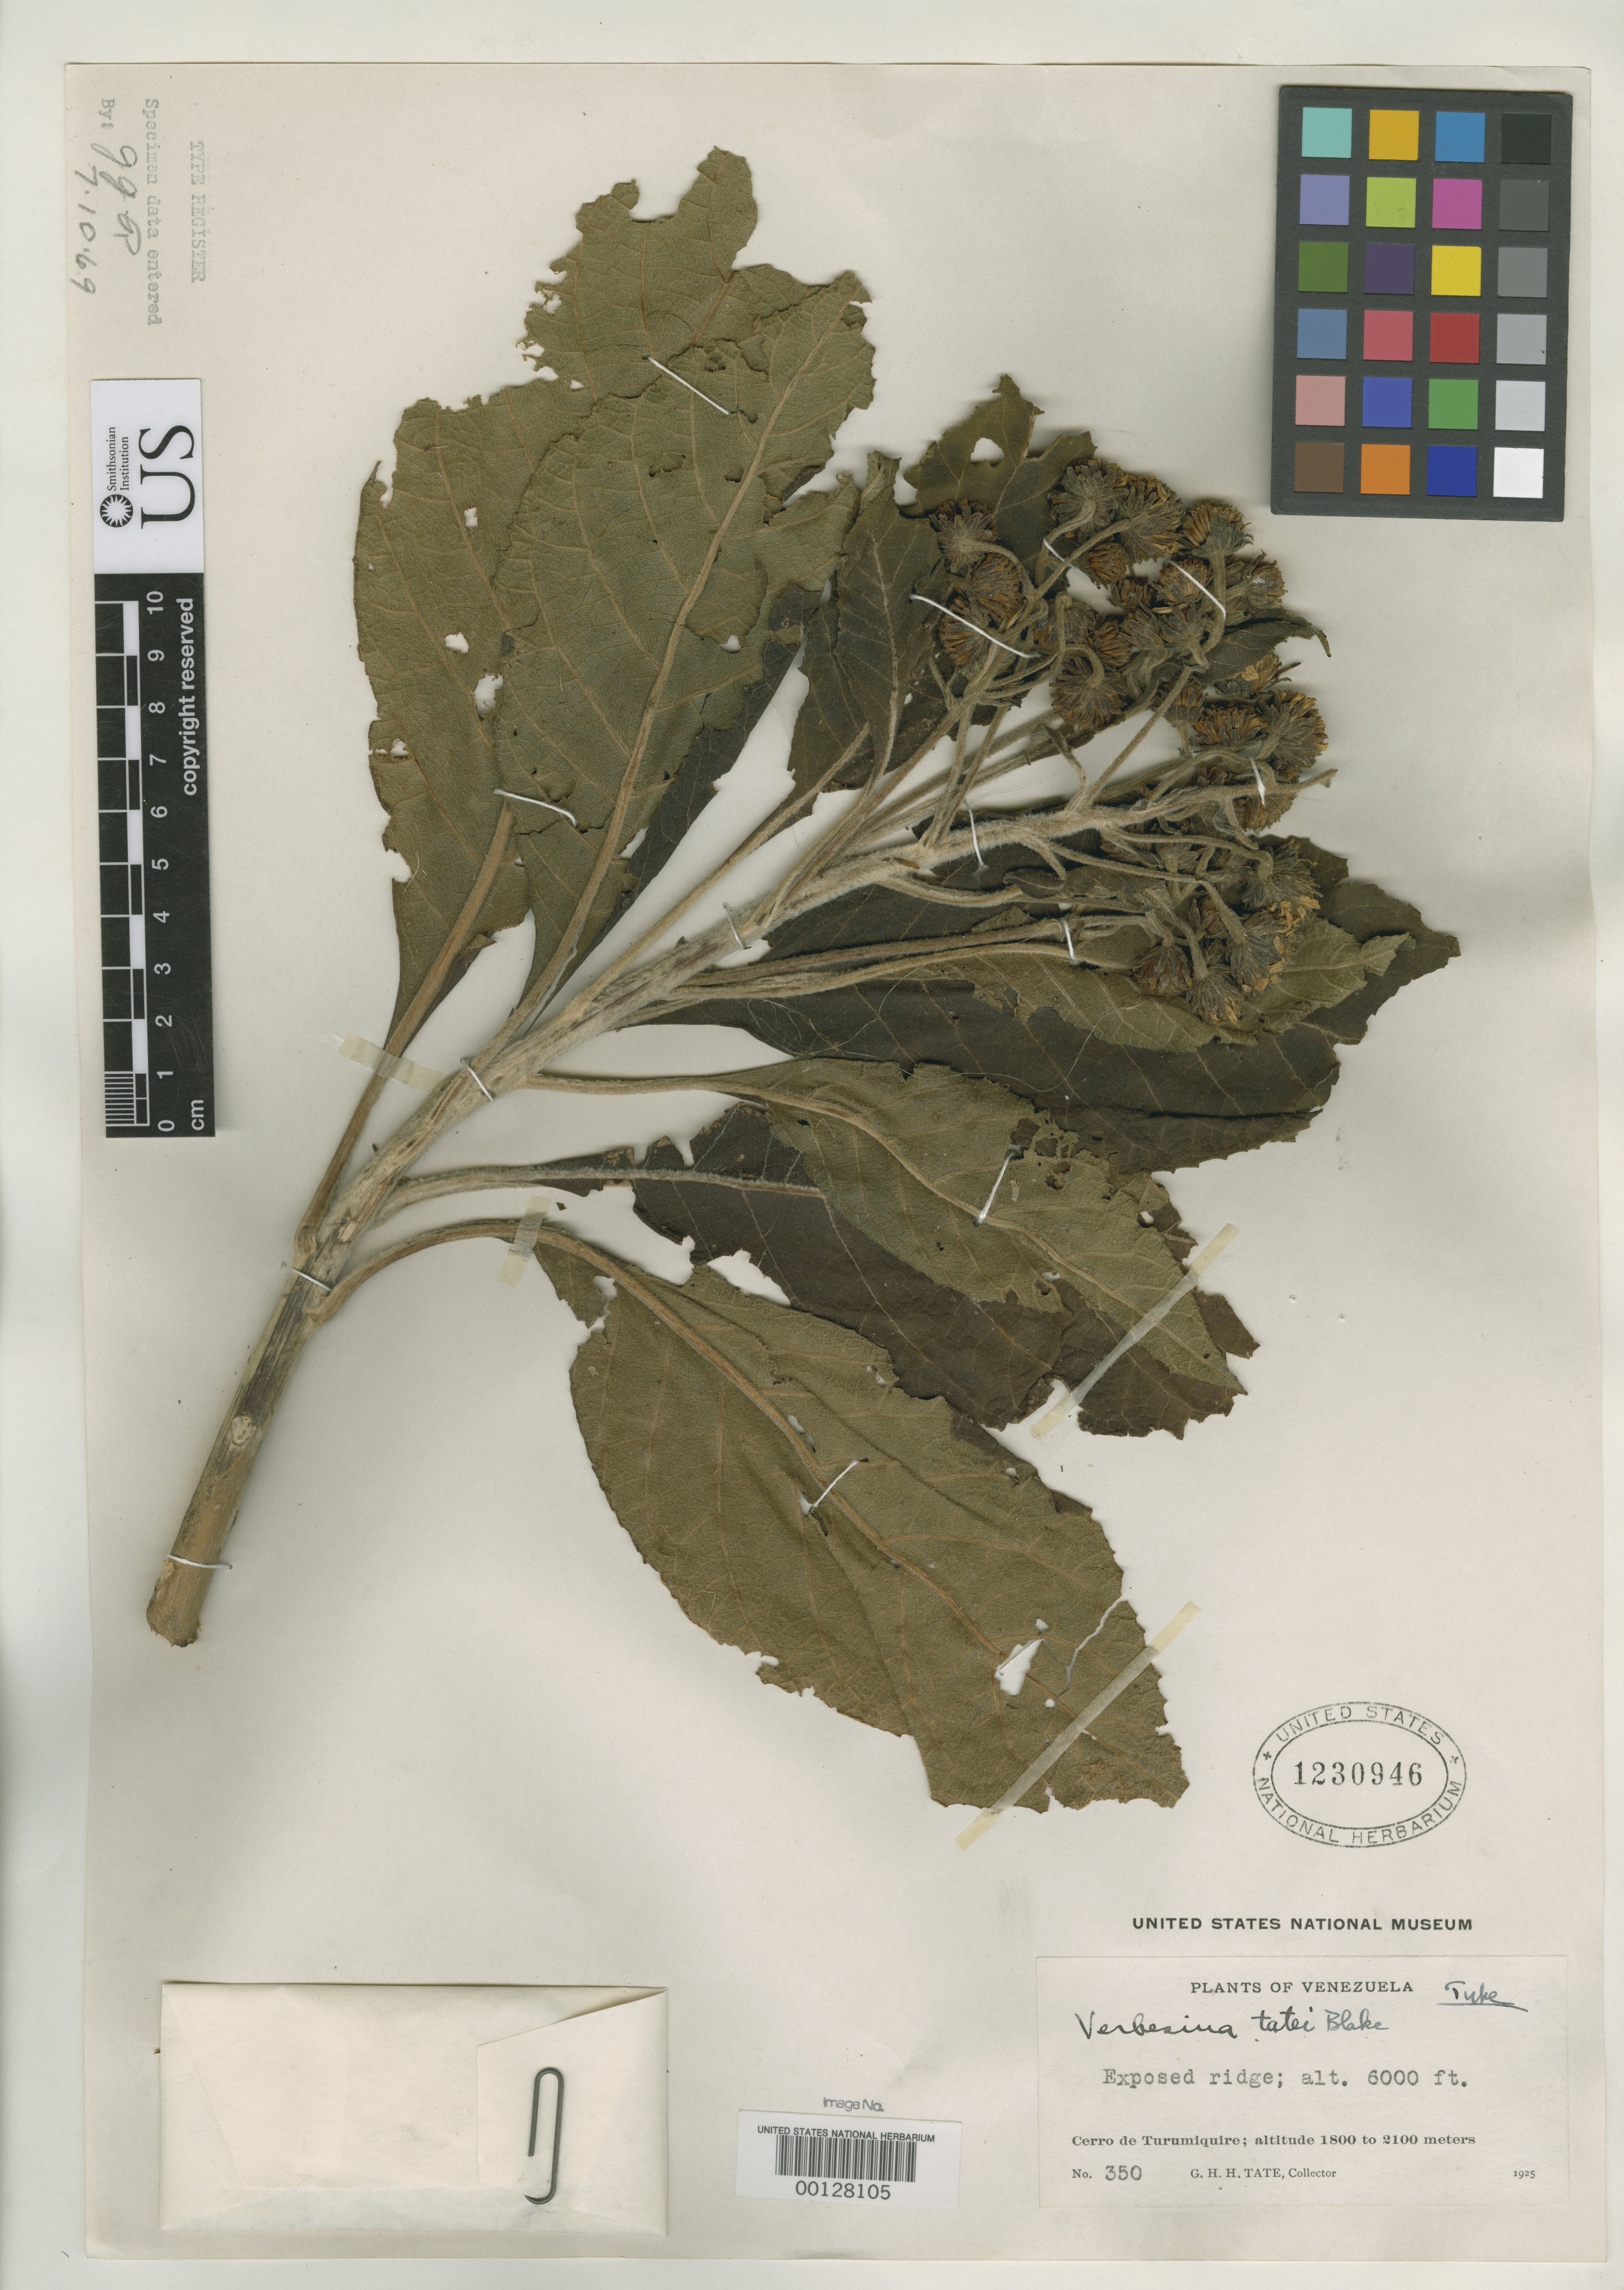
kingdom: Plantae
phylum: Tracheophyta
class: Magnoliopsida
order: Asterales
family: Asteraceae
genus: Verbesina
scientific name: Verbesina tatei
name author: S.F. Blake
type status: Holotype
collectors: G. H. H.Tate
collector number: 350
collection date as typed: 1925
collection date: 1925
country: Venezuela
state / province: Sucre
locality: Cerro de Turumiquire.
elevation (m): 1830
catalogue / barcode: US 1230946